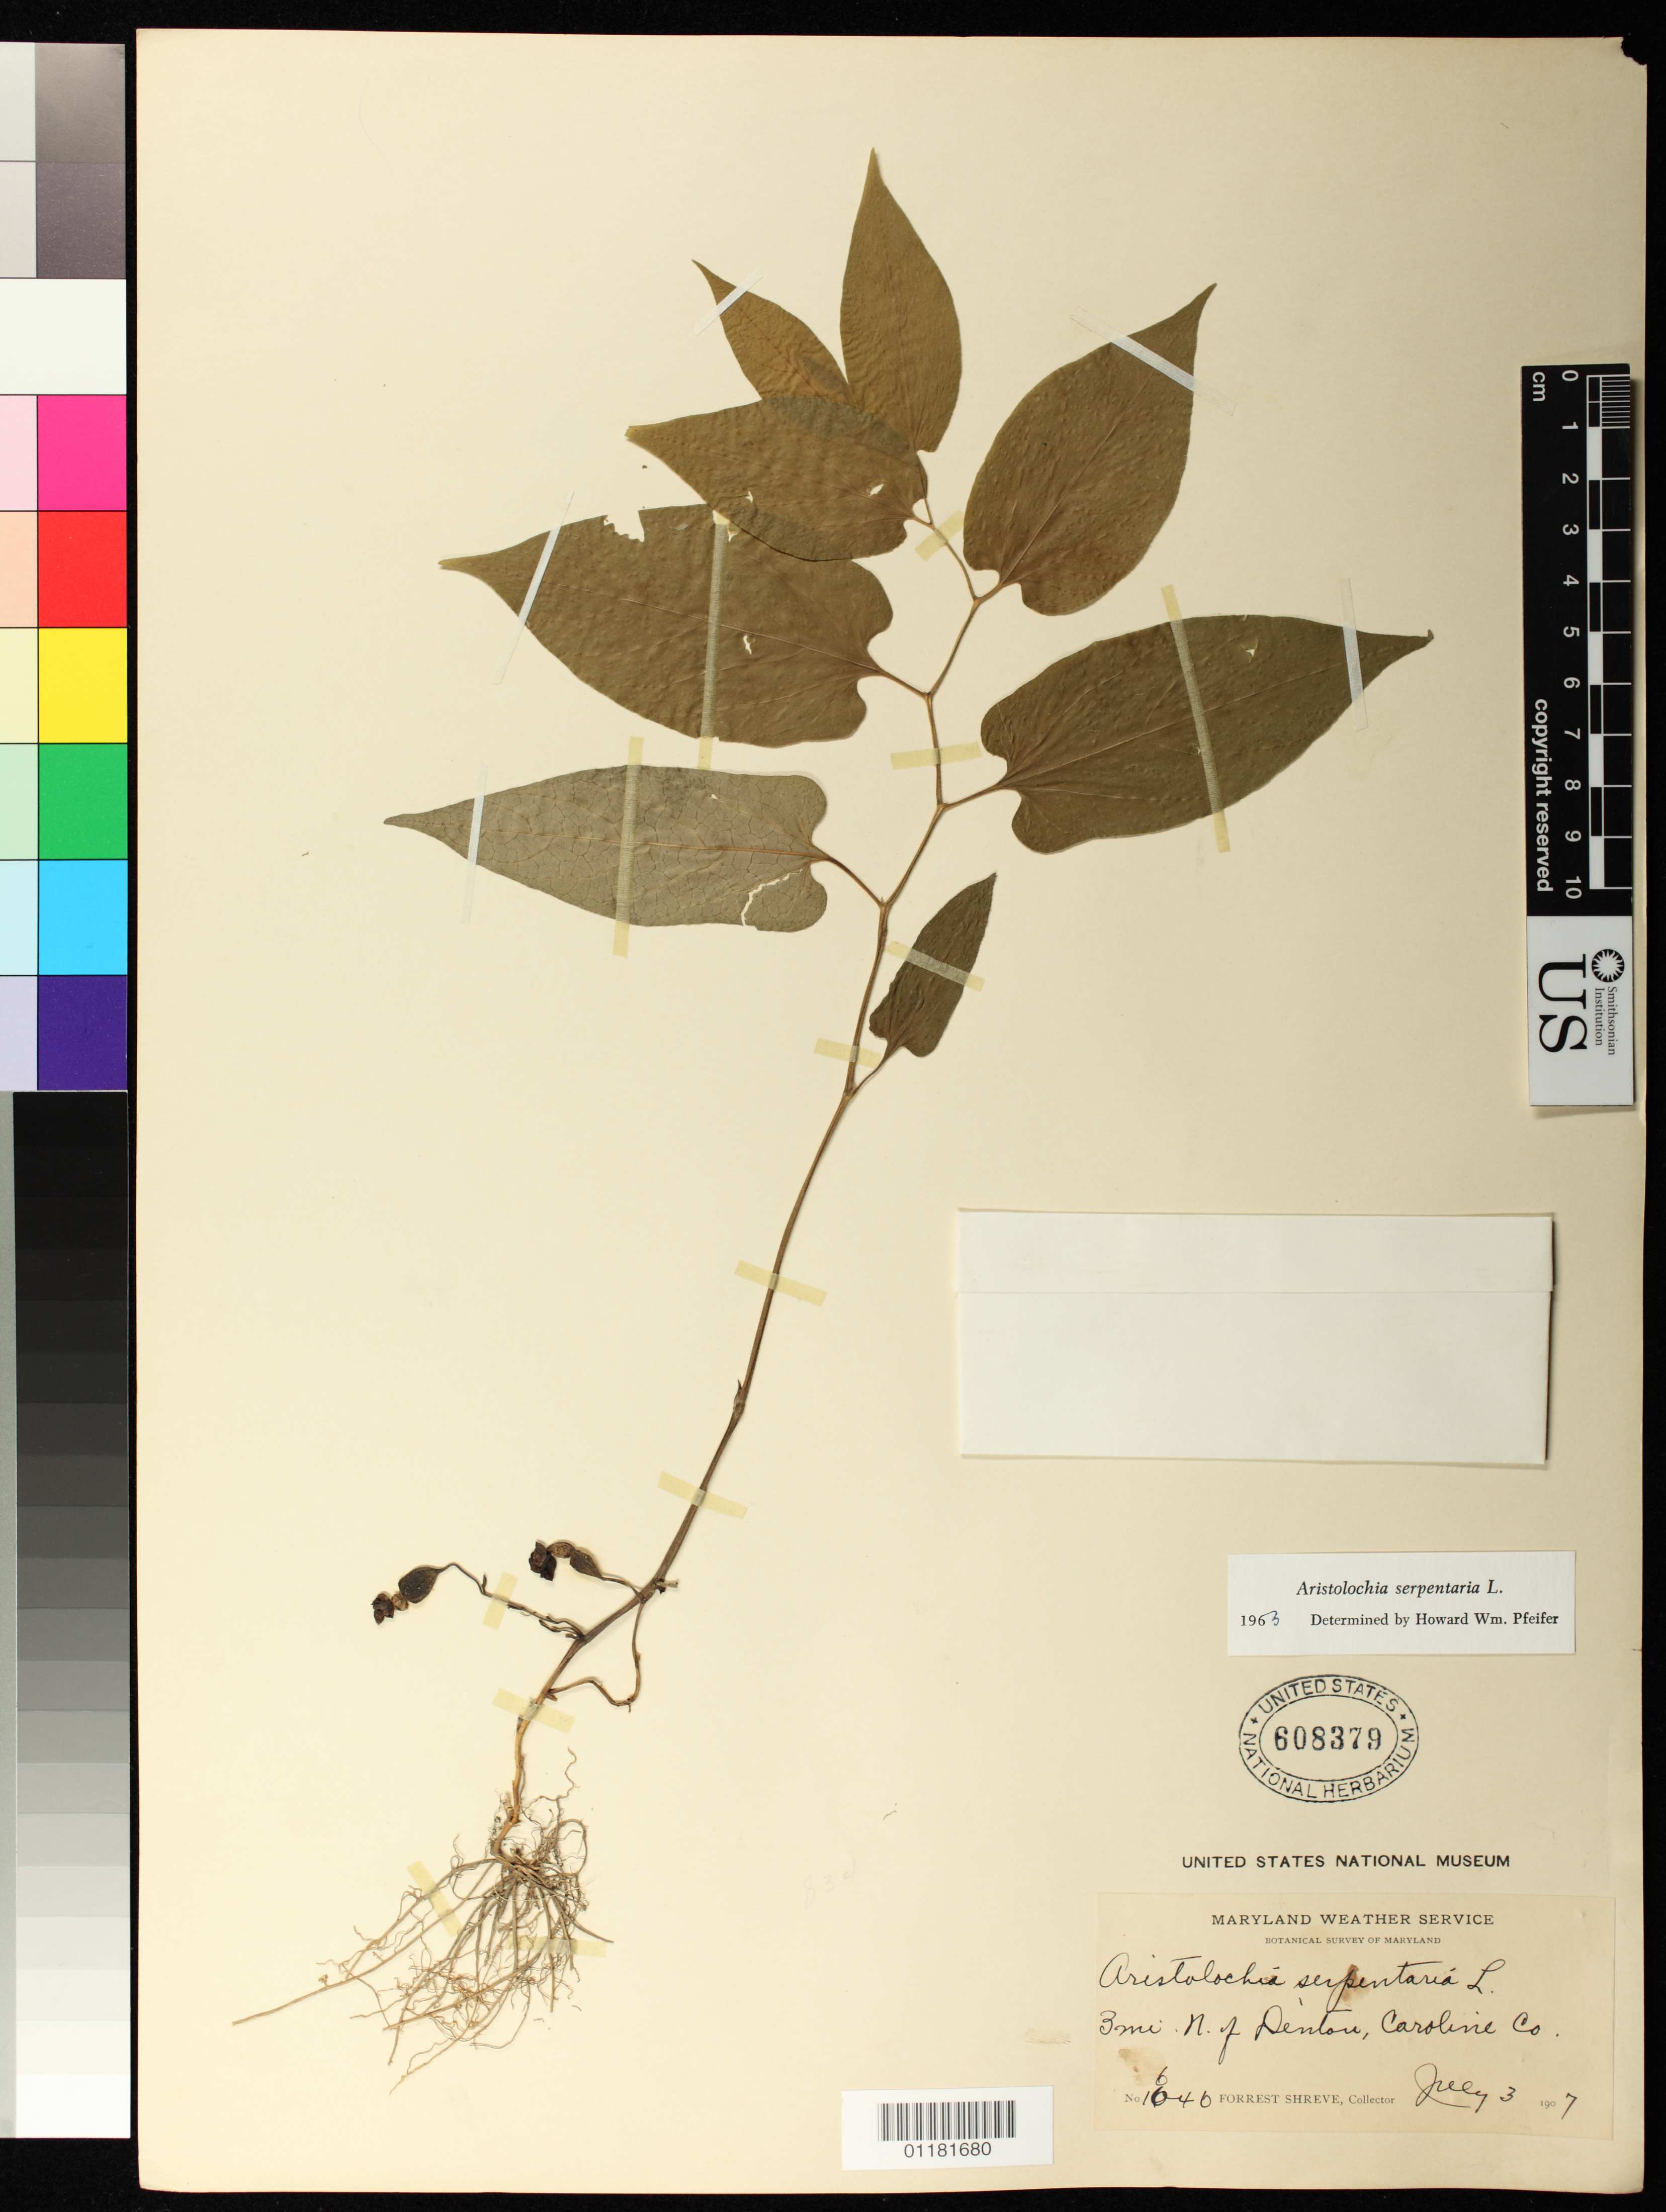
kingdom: Plantae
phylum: Tracheophyta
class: Magnoliopsida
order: Piperales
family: Aristolochiaceae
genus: Aristolochia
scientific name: Aristolochia serpentaria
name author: L.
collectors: F. Shreve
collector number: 1646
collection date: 1907-07-03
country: United States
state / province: Maryland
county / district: Caroline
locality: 3 mi. N. of Denton, Caroline County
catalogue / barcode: US 608379